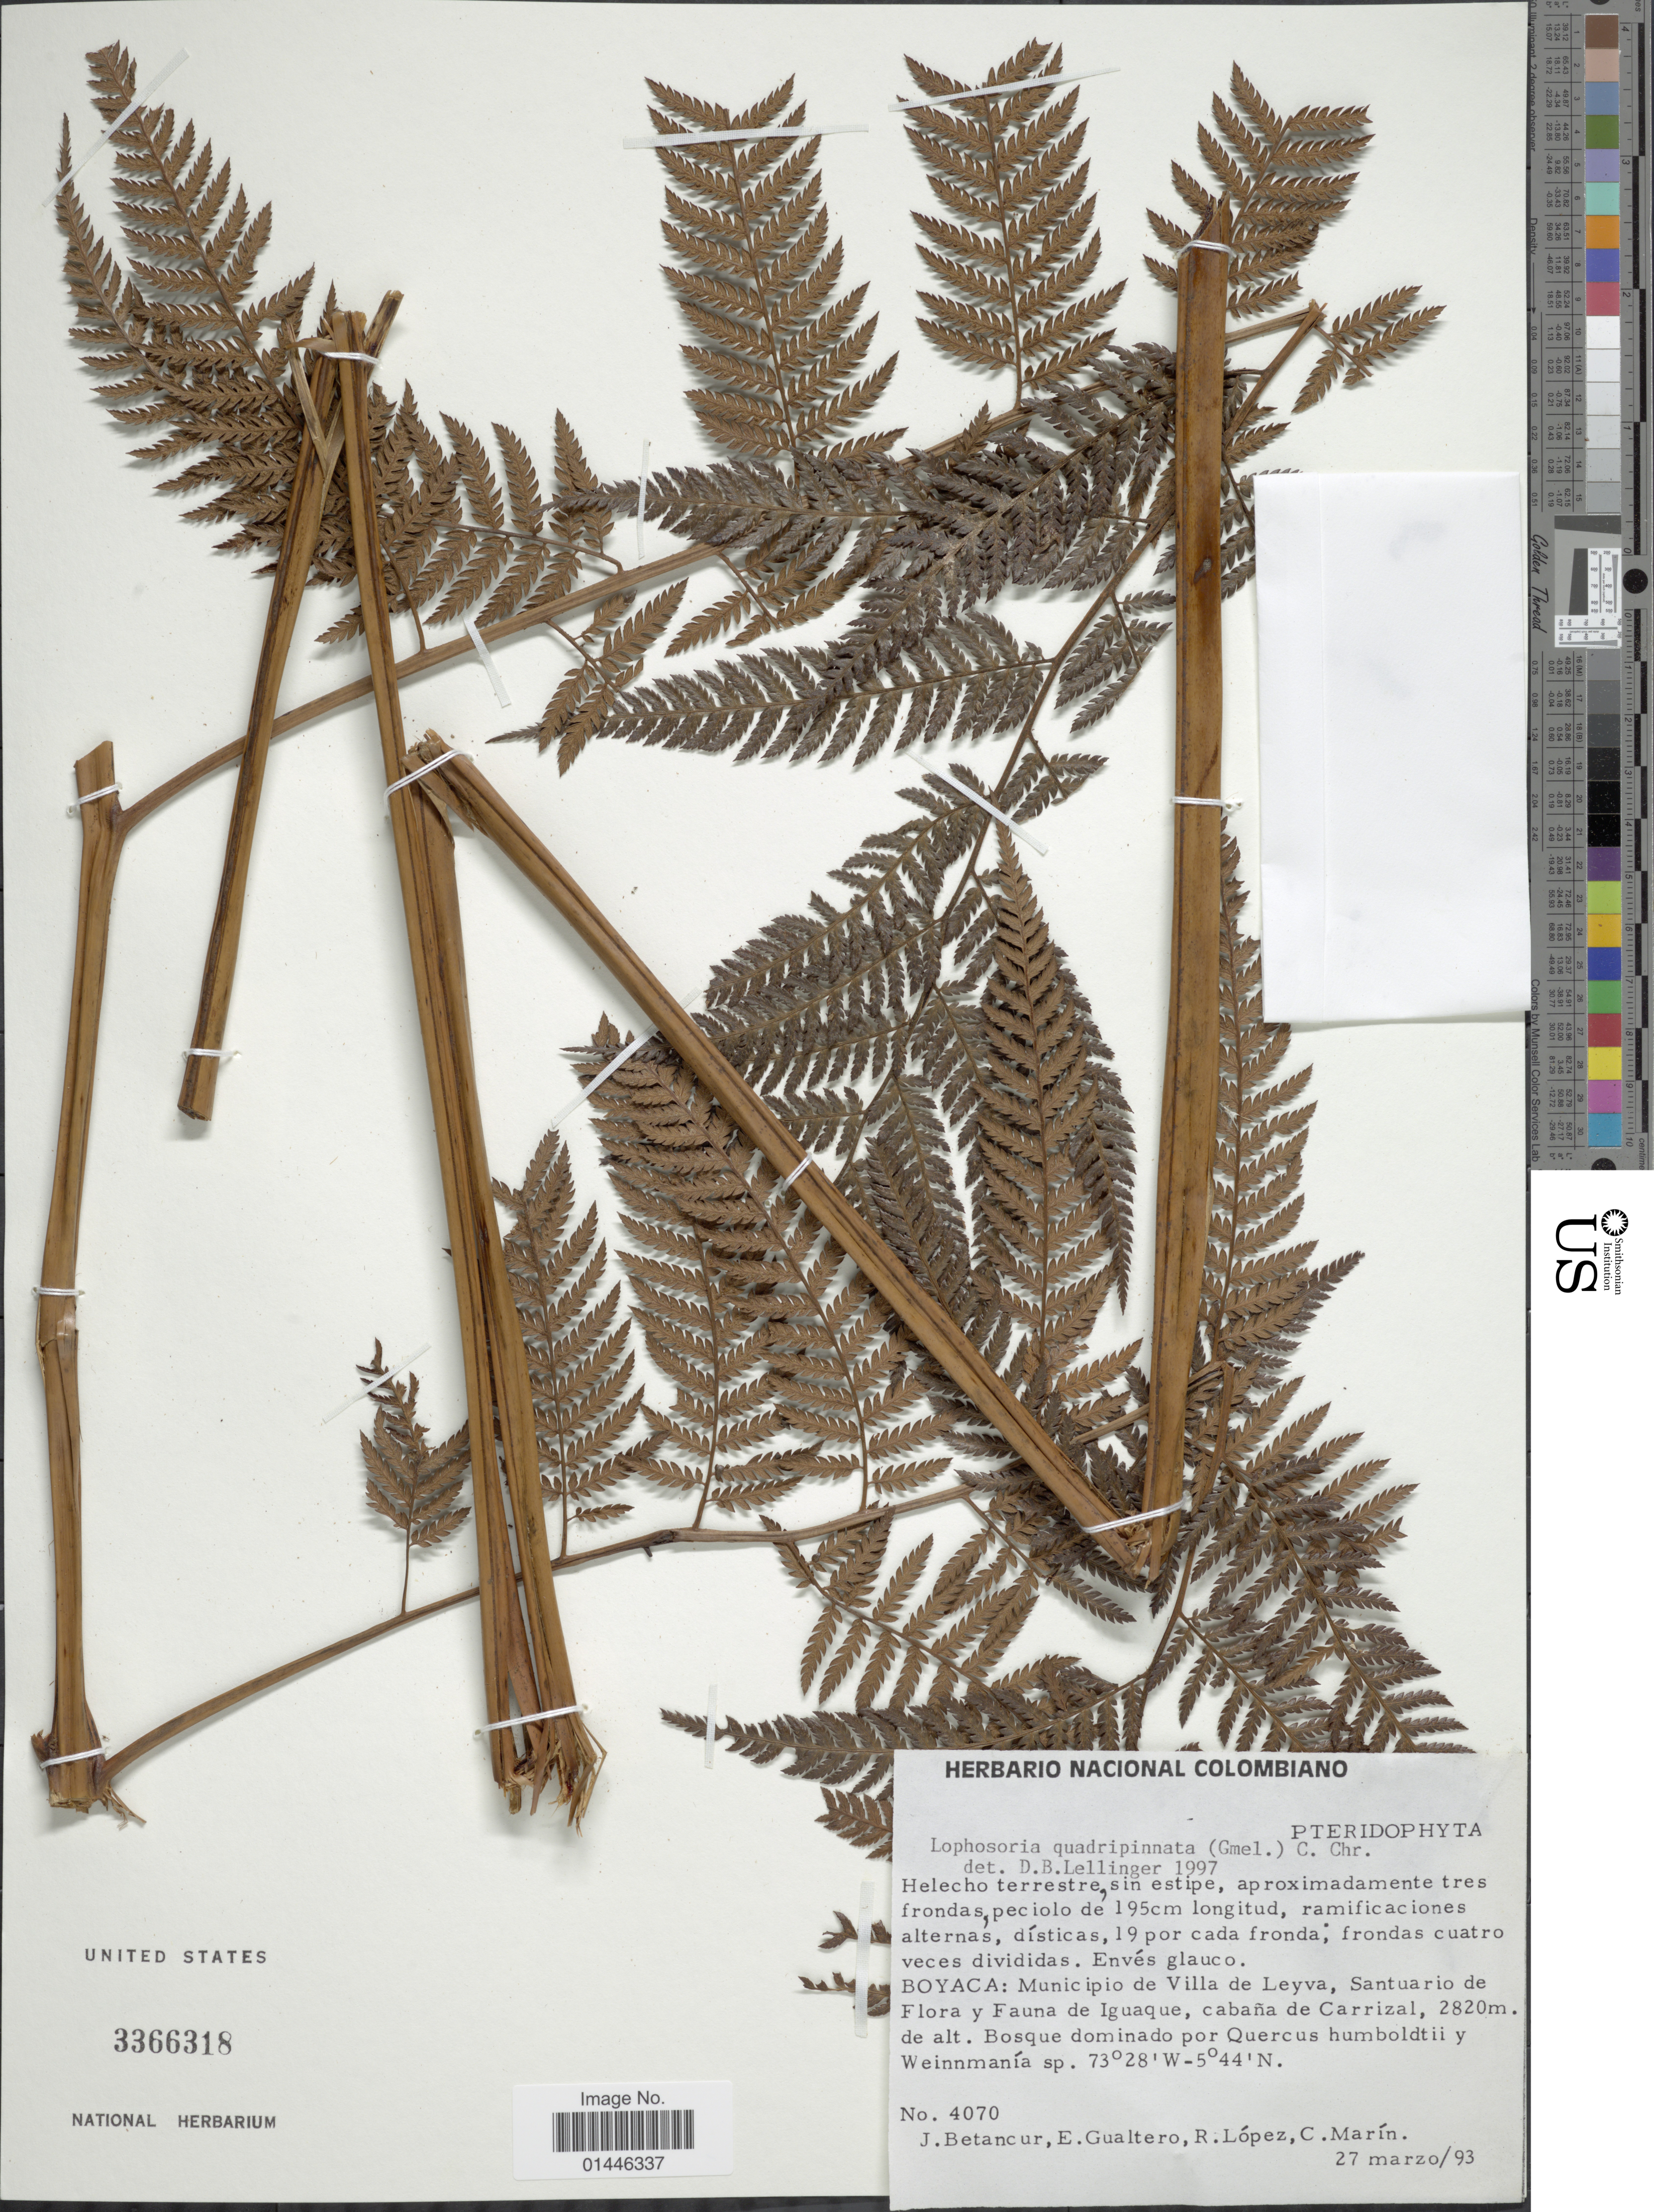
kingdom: Plantae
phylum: Tracheophyta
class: Polypodiopsida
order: Cyatheales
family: Dicksoniaceae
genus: Lophosoria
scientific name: Lophosoria quadripinnata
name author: (J.F. Gmel.) C. Chr.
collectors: J. Betancur, E. Gualtero, R. Lopez & C. Marín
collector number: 4070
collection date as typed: Transcribed d/m/y: 27/3/93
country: Colombia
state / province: Boyacá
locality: Muncipio de Villa de Leyva, Santuario de Flora y Fauna de Iguaque, cabaña de Carrizal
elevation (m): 2820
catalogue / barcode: US 3366318